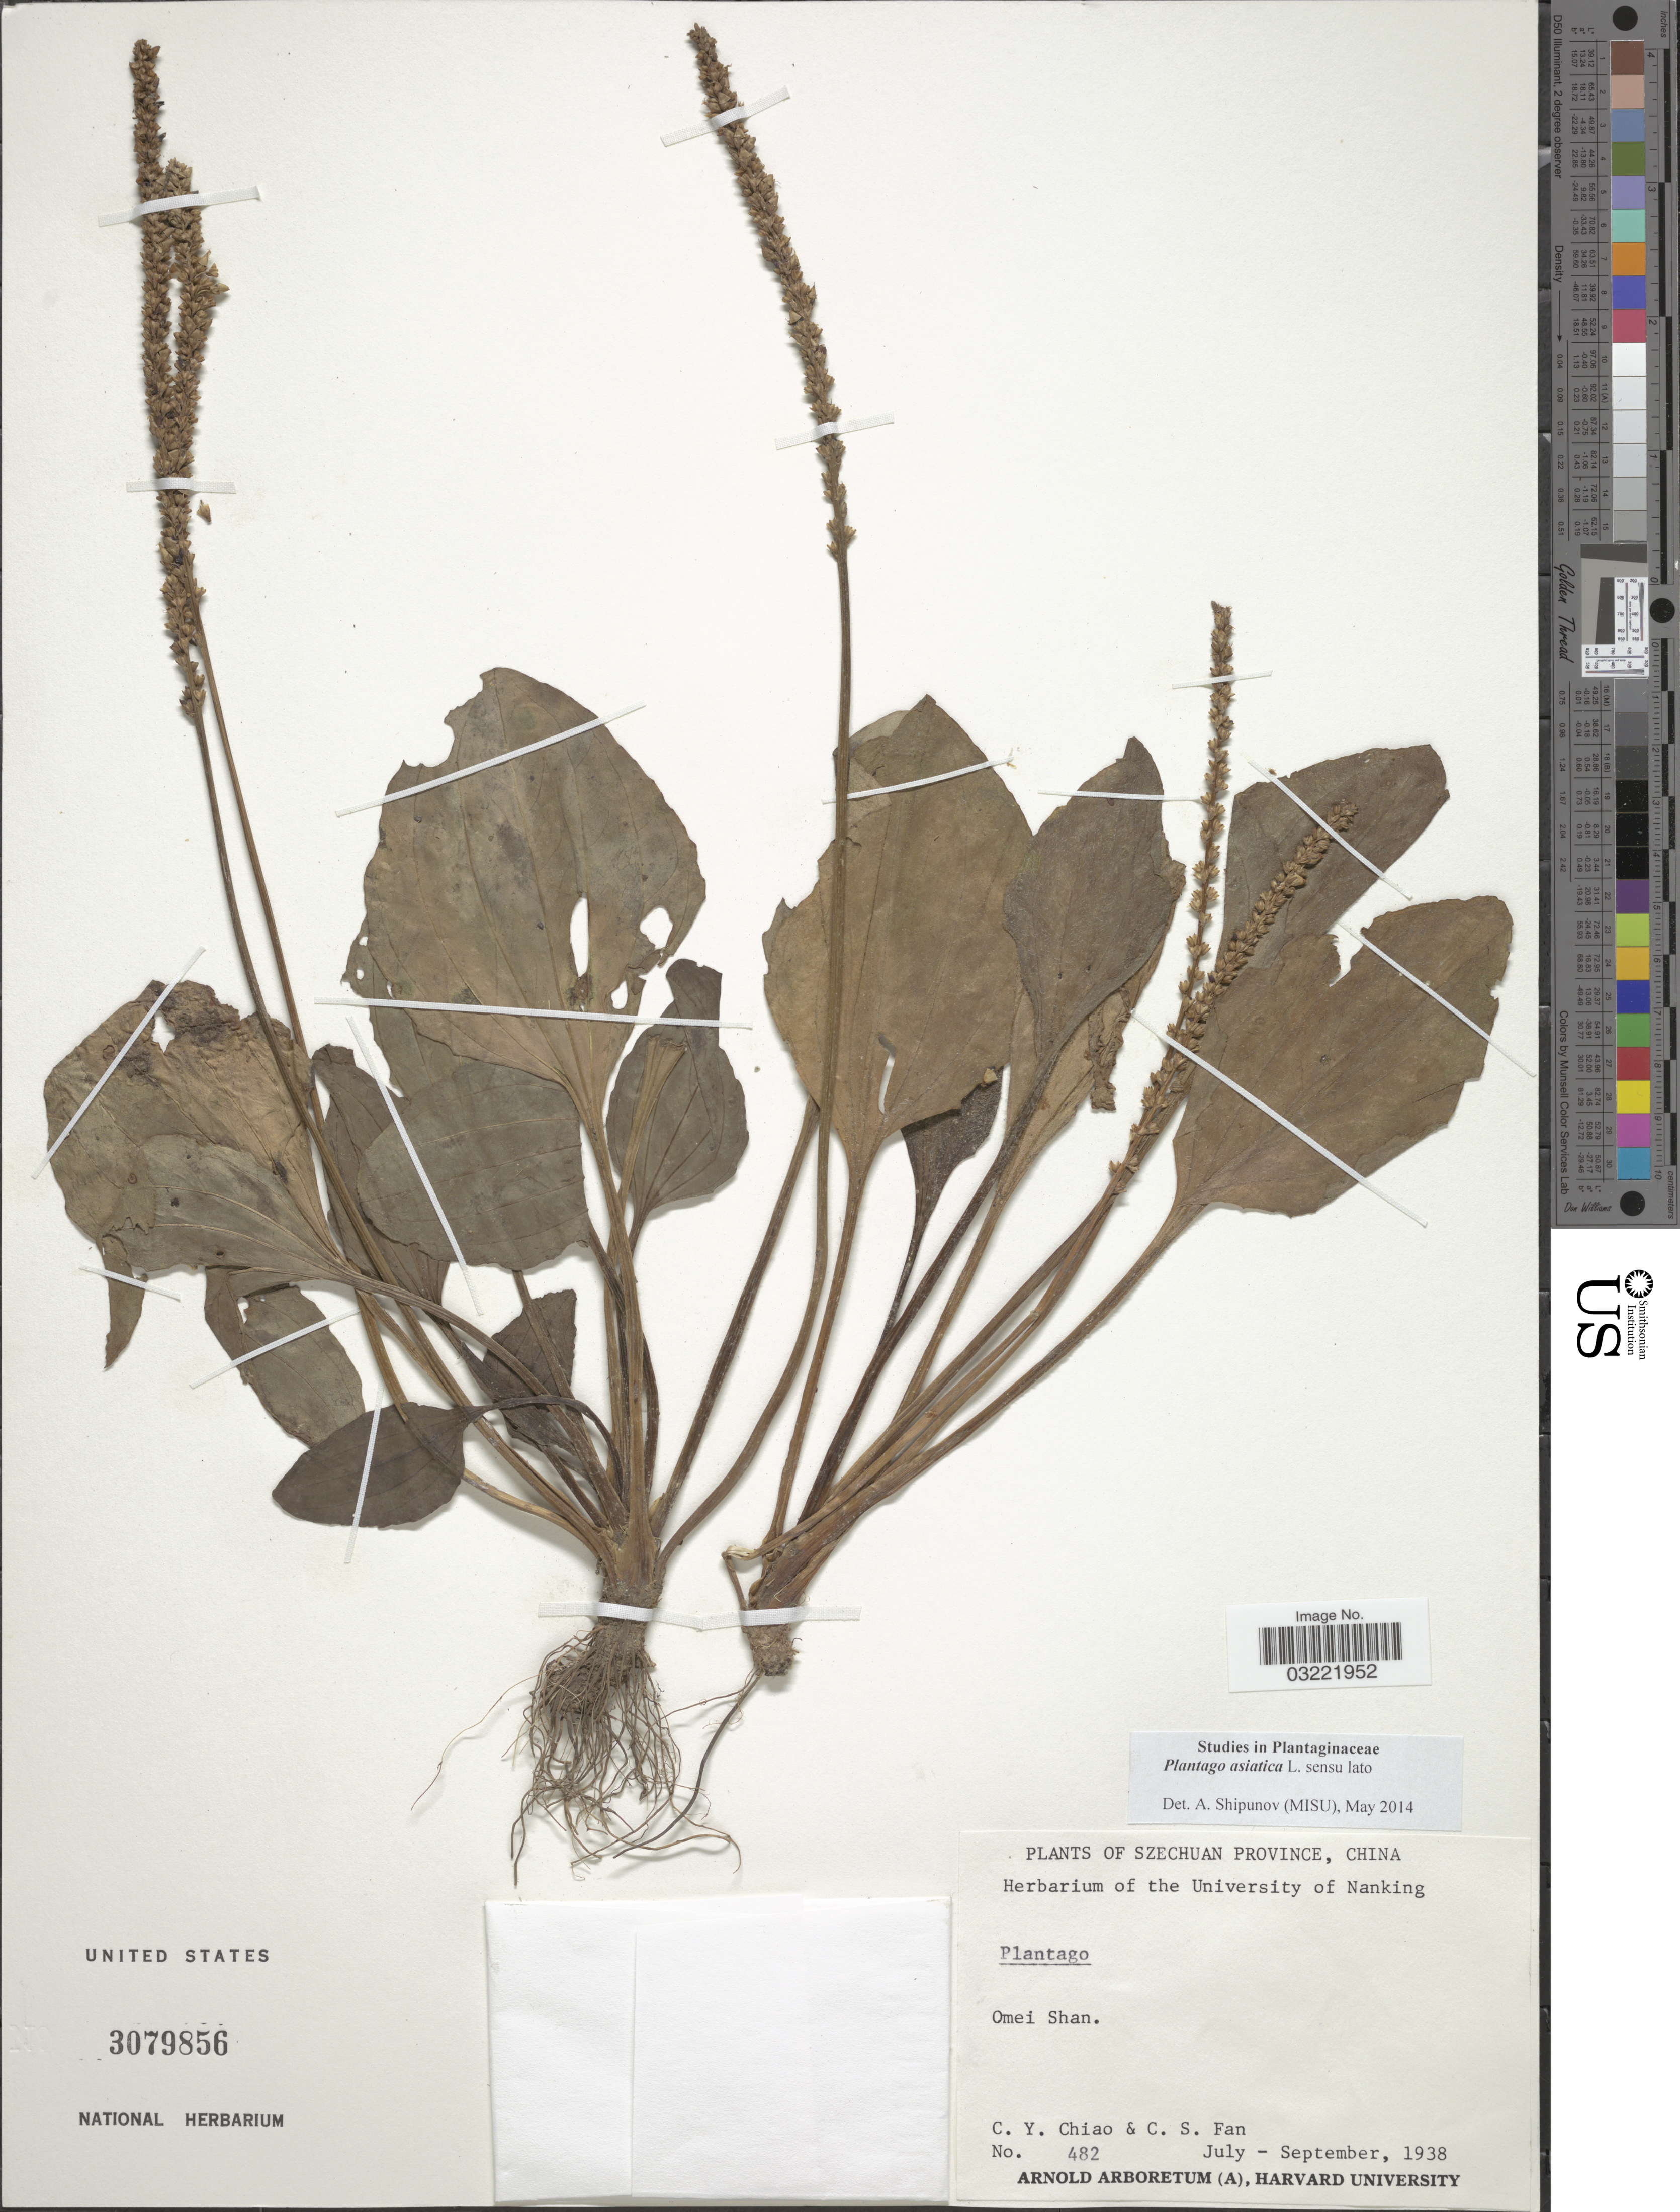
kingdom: Plantae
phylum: Tracheophyta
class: Magnoliopsida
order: Lamiales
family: Plantaginaceae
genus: Plantago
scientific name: Plantago asiatica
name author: L.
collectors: C. Y. Chiao & C. S. Fan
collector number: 482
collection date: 1938-07/1938-09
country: China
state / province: Sichuan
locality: Szechuan Province. Omei Shan.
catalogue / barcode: US 3079856